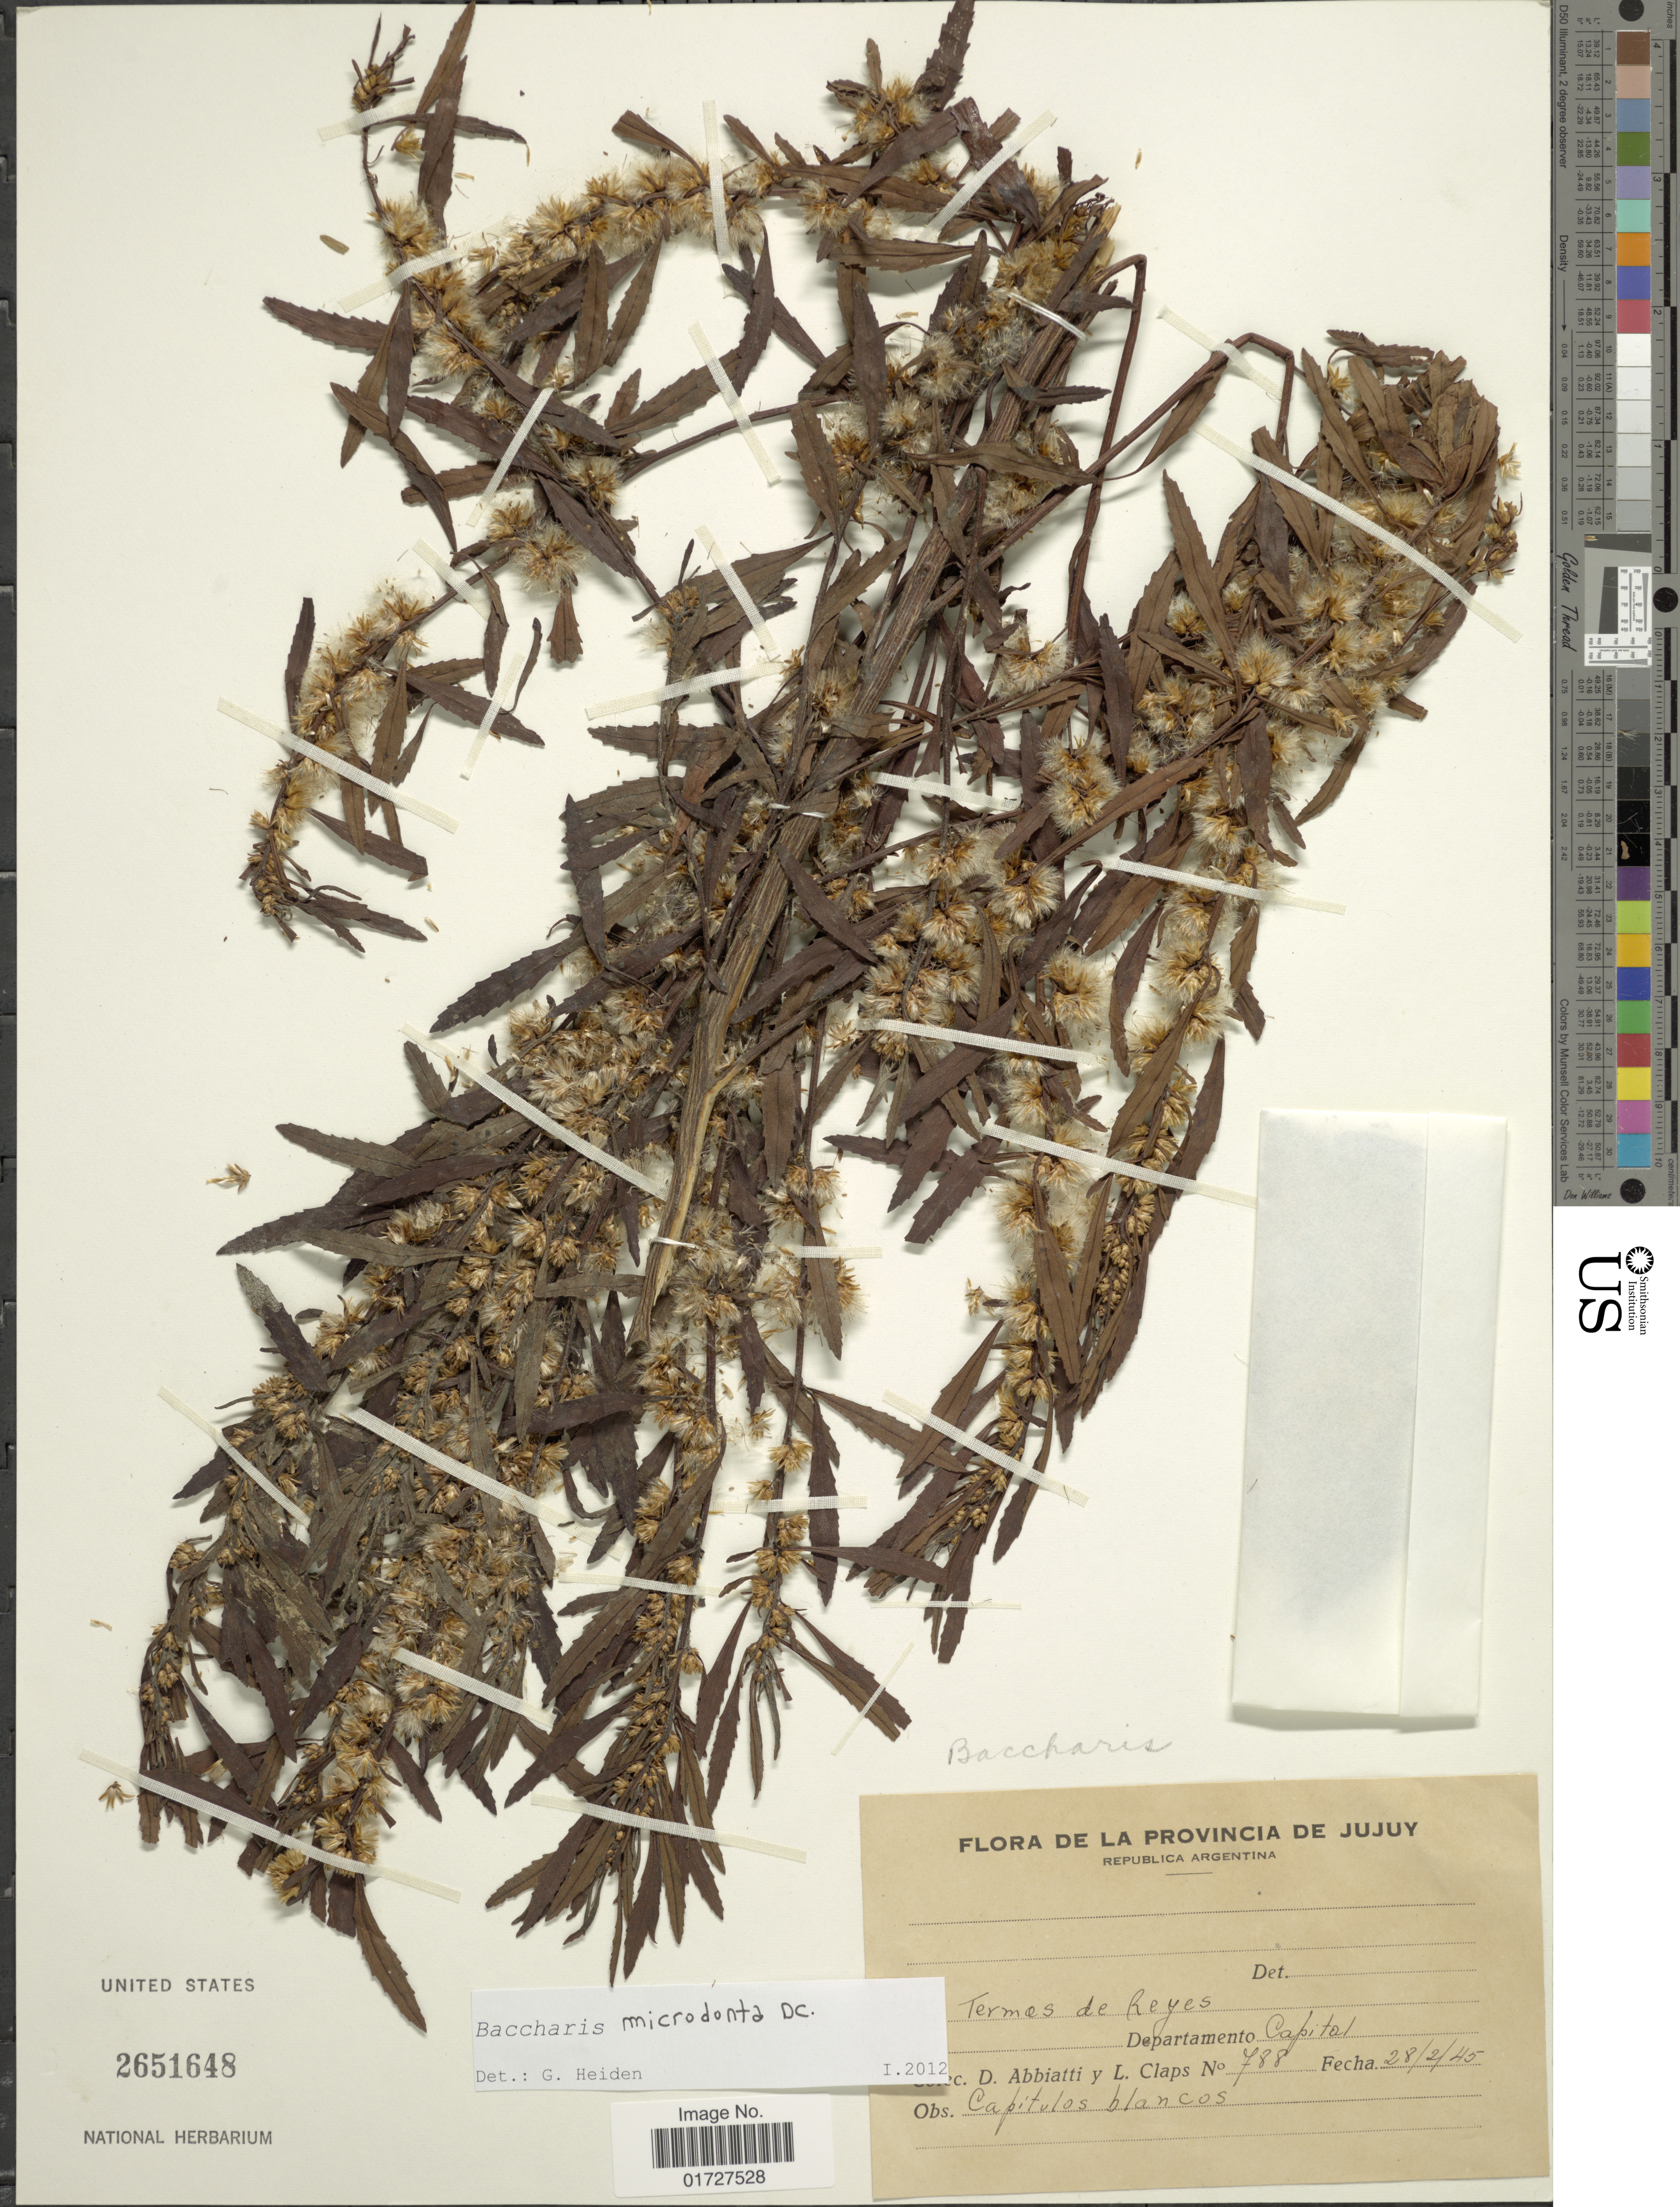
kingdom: Plantae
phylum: Tracheophyta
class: Magnoliopsida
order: Asterales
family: Asteraceae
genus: Baccharis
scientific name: Baccharis microdonta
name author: DC.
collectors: D. Abbiatti & L. Claps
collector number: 788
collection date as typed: Transcribed d/m/y: 28/2/45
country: Argentina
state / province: Jujuy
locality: Republica Argentina, Termos de Reyes, Departamento Capital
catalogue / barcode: US 2651648